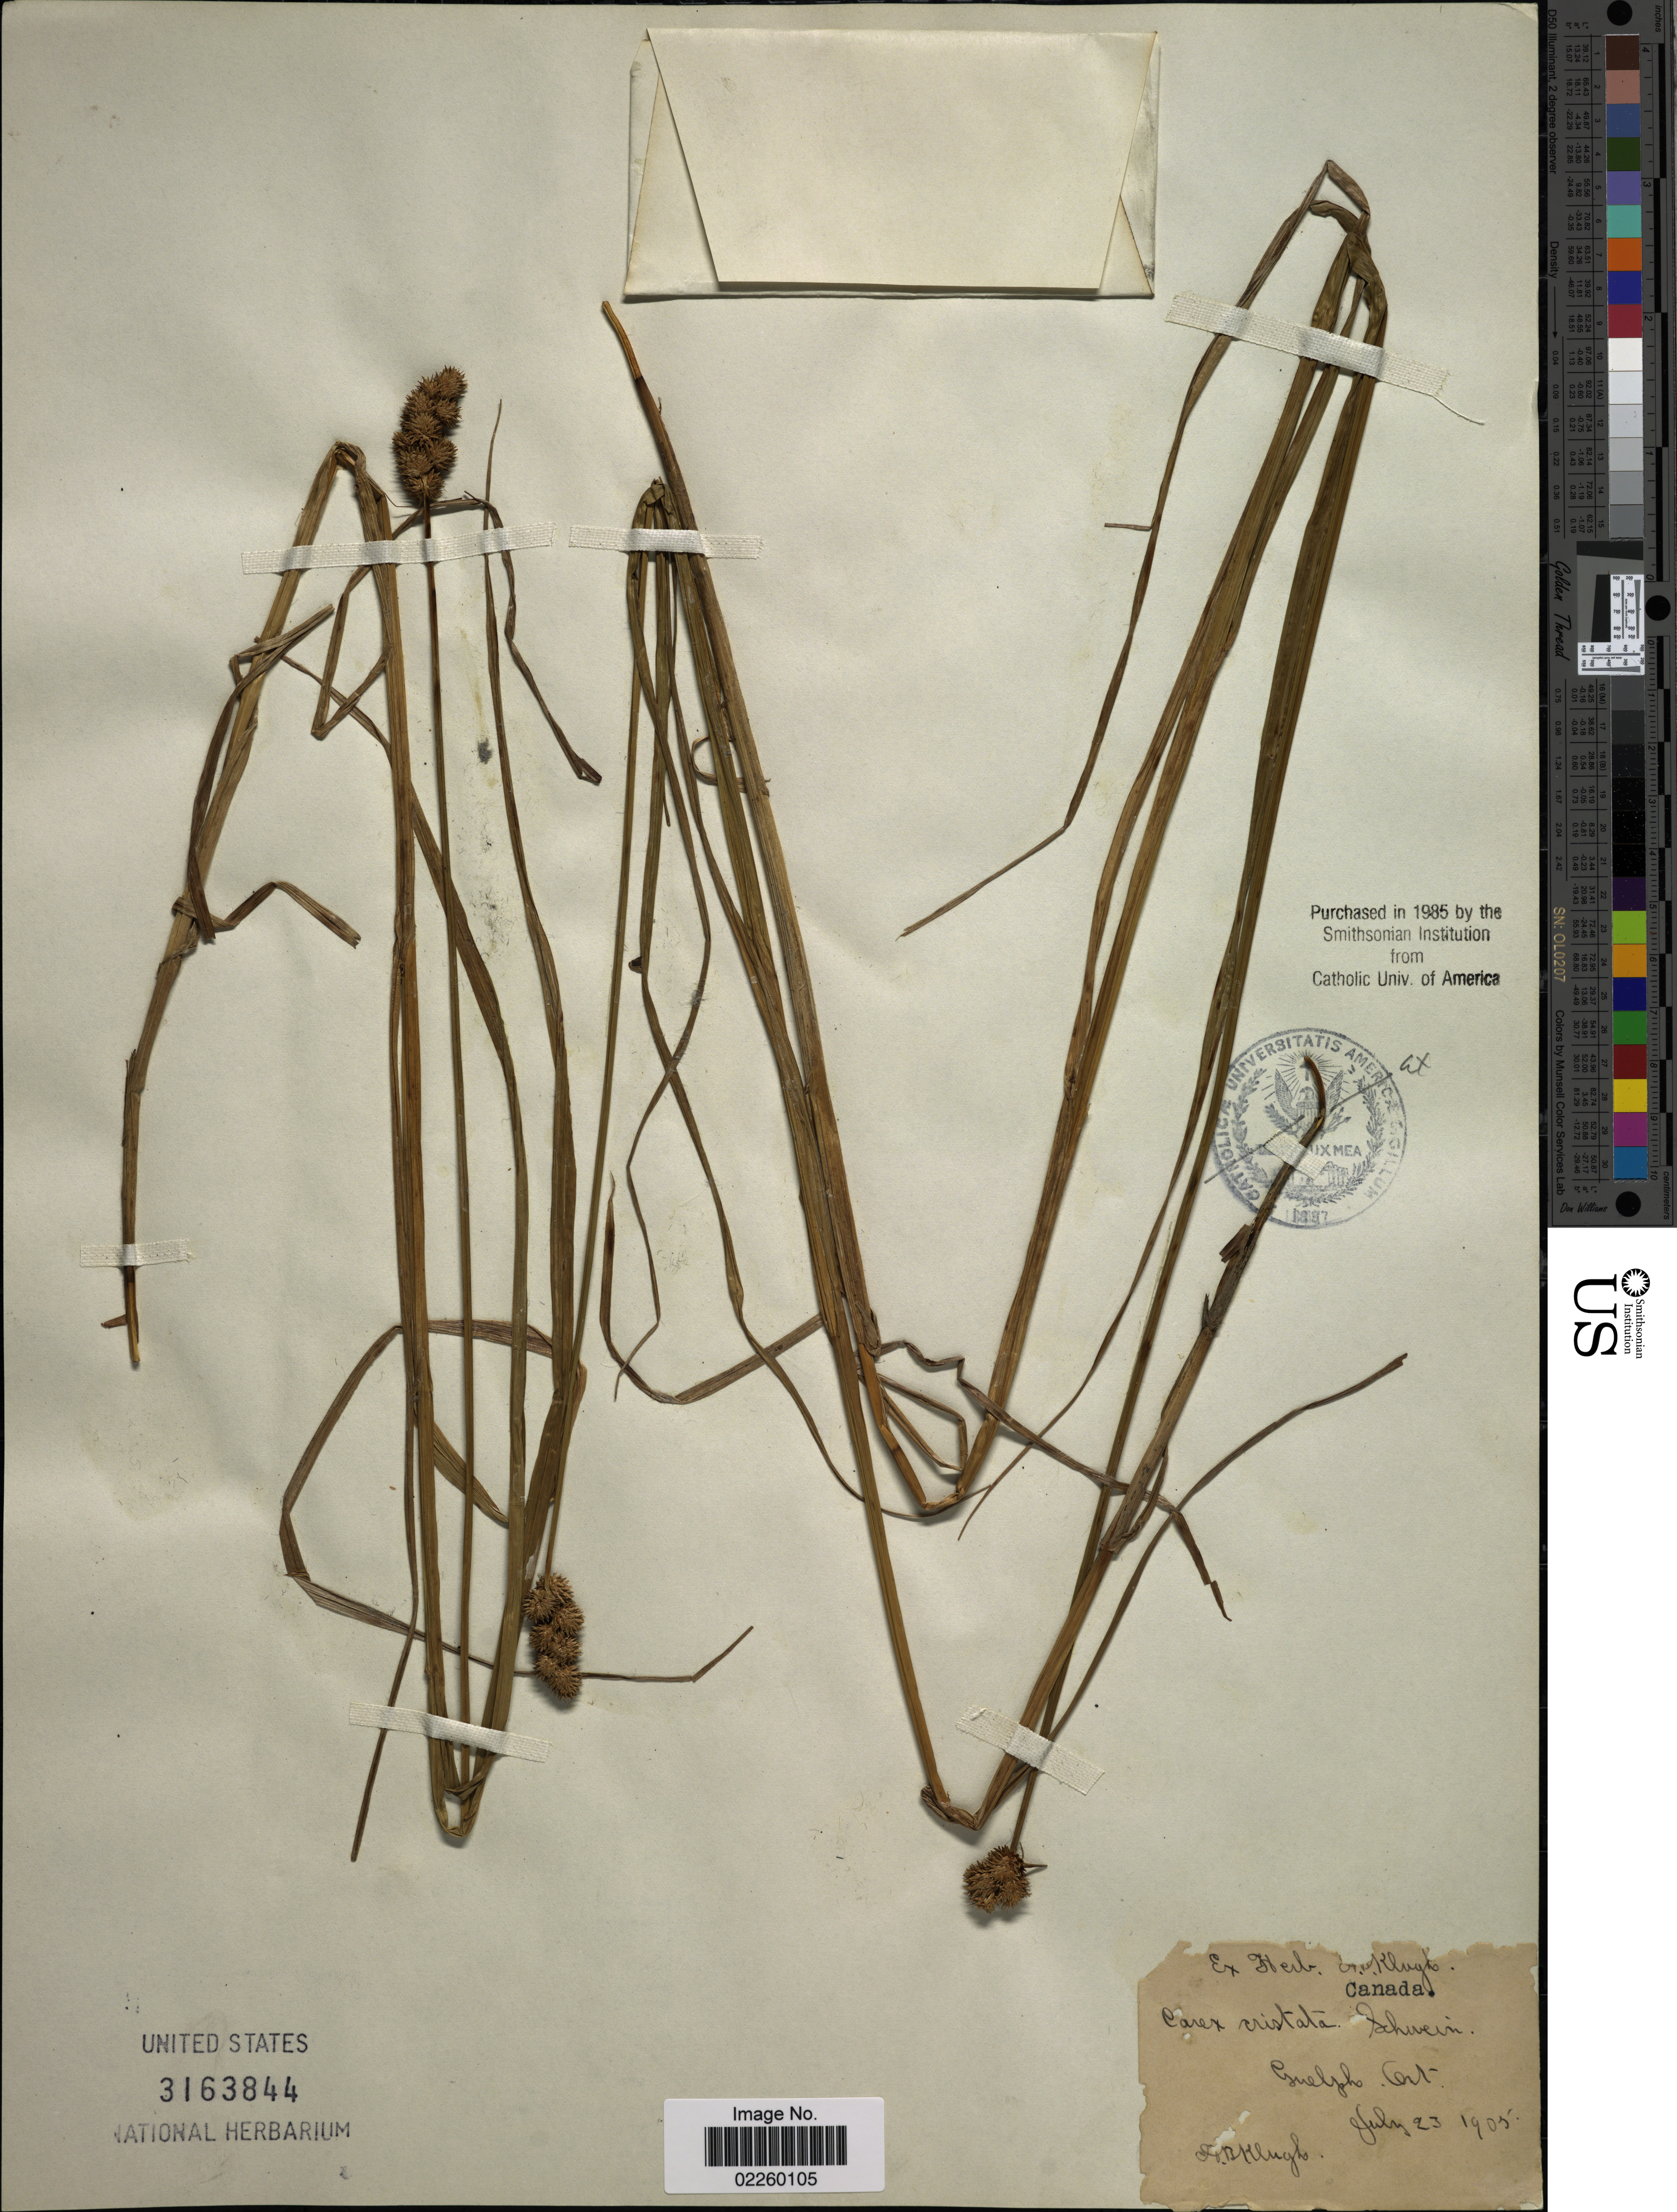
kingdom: Plantae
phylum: Tracheophyta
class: Liliopsida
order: Poales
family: Cyperaceae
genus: Carex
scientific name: Carex cristatella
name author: Britton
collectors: A. Klugh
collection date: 1905-07-23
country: Canada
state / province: Ontario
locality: Guelph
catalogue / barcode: US 3163844